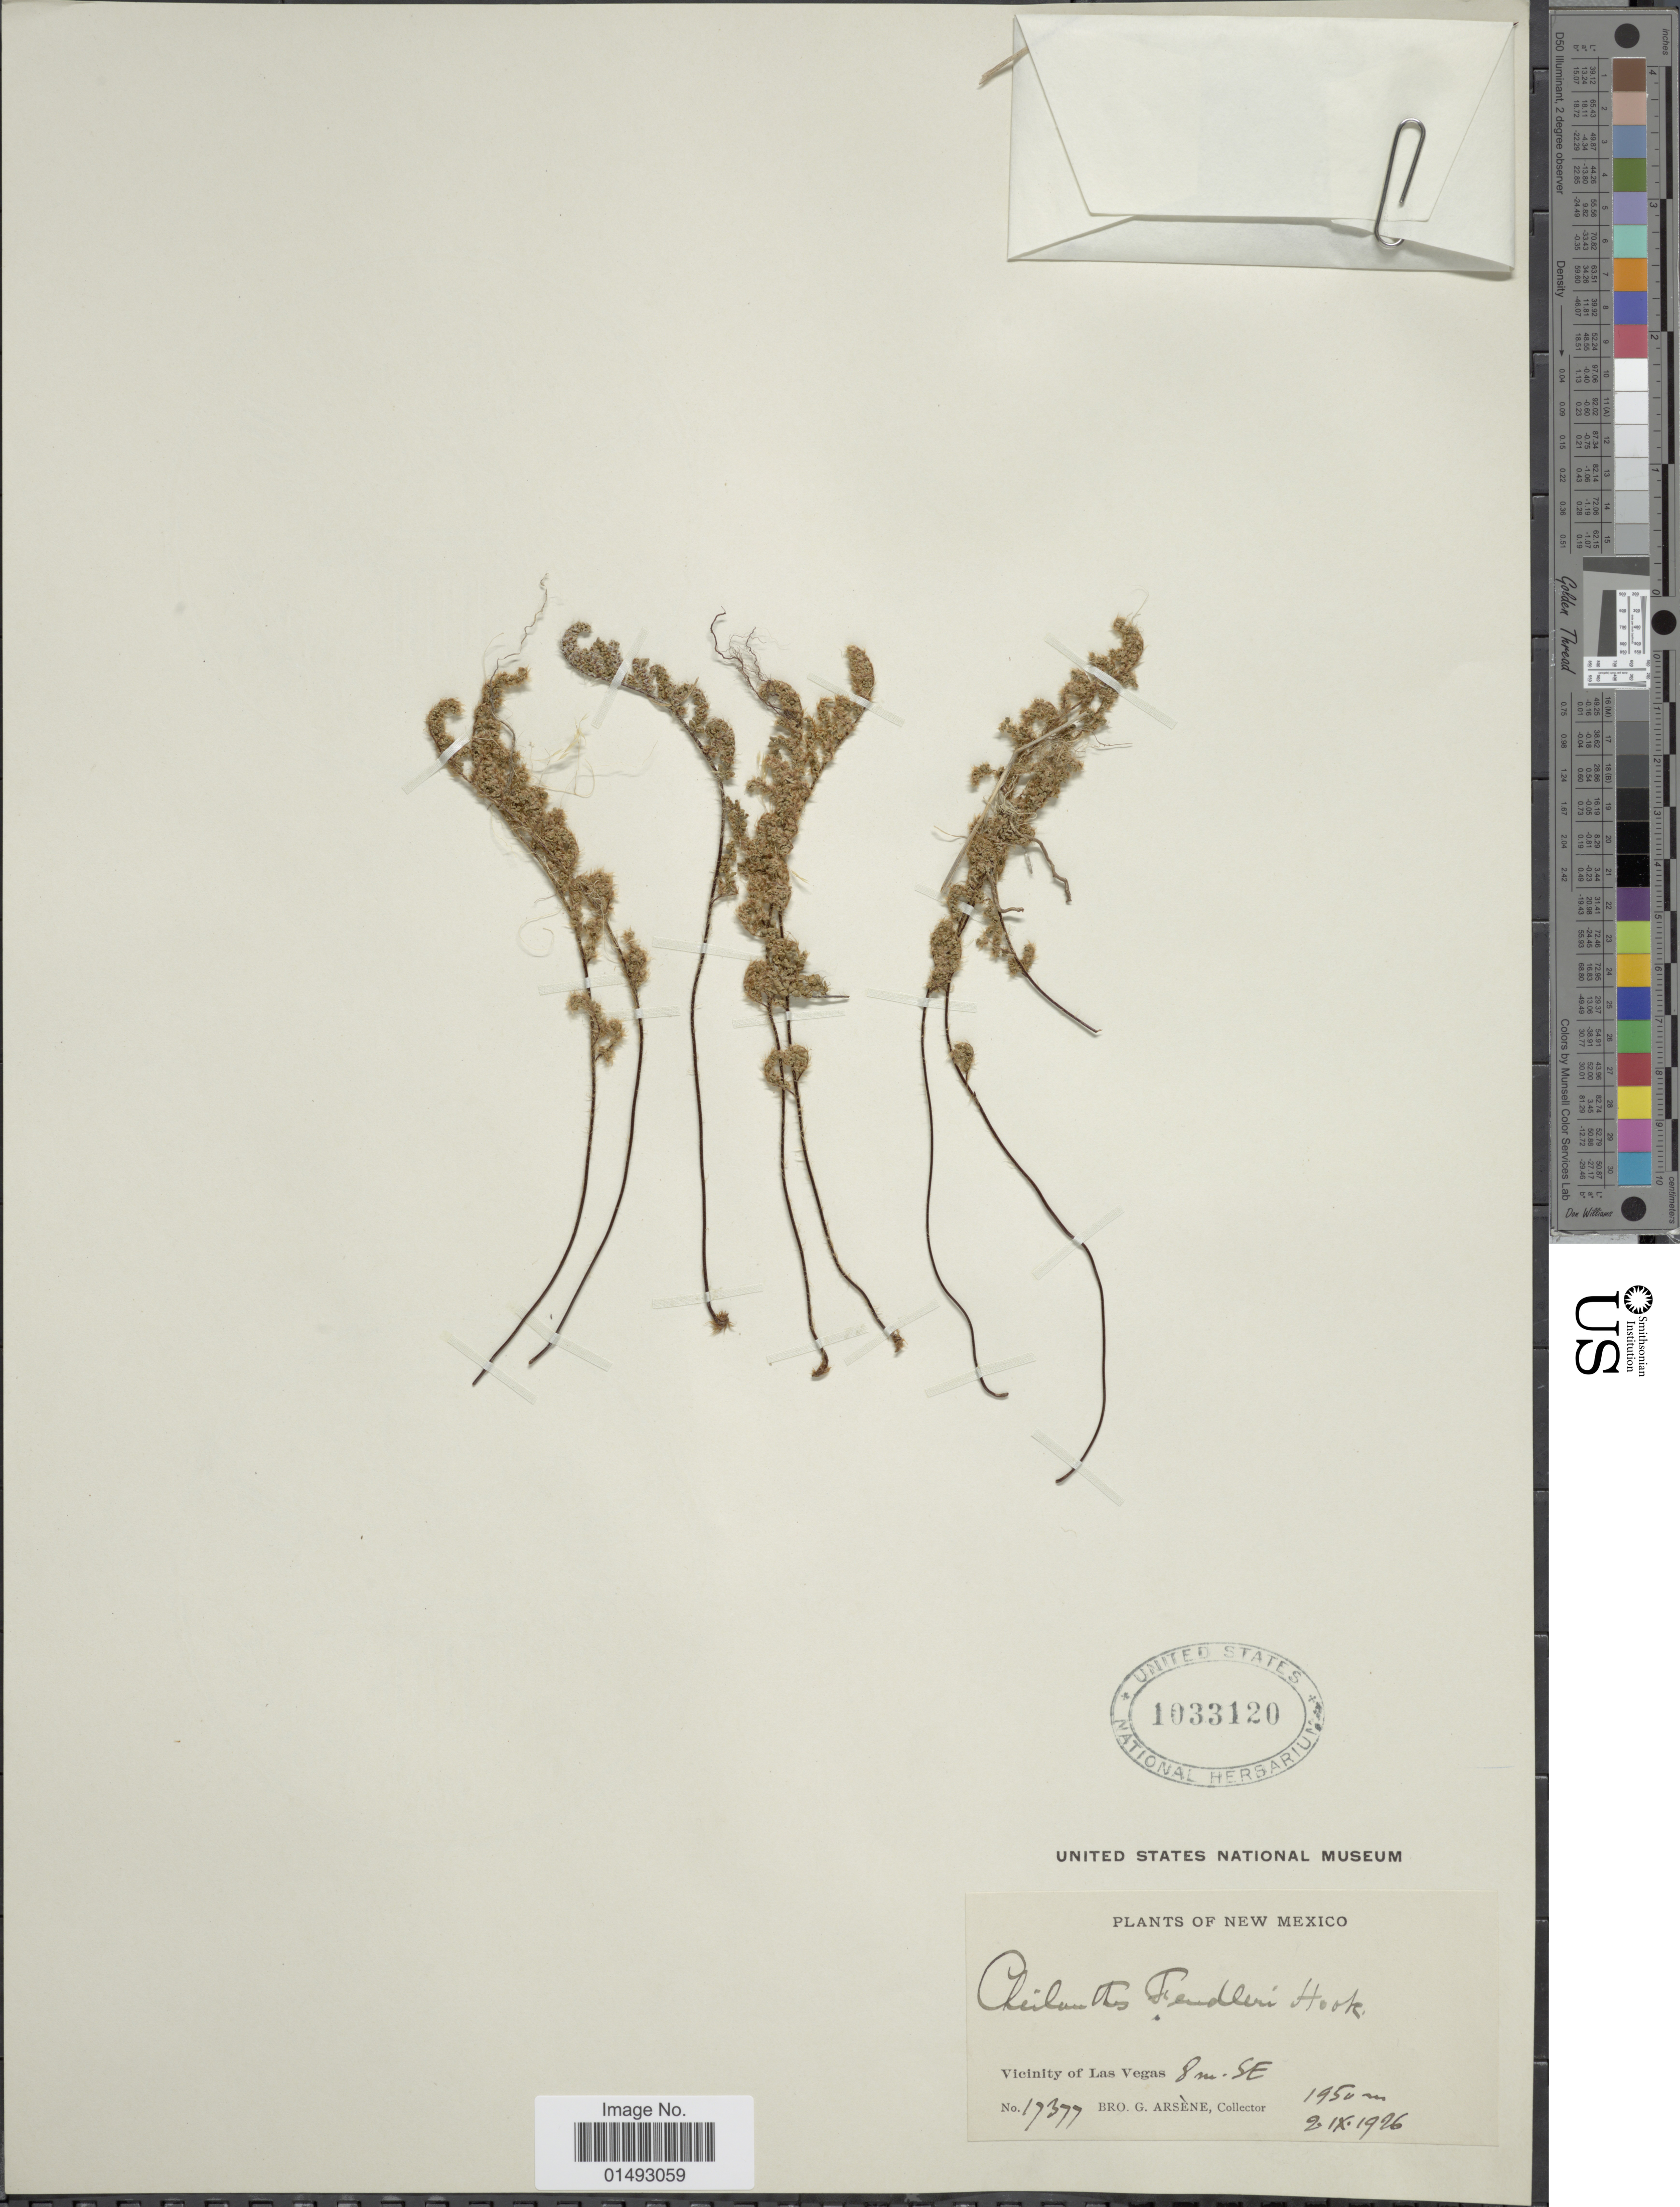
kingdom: Plantae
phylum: Tracheophyta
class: Polypodiopsida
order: Polypodiales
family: Pteridaceae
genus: Myriopteris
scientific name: Myriopteris fendleri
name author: (Hook.) E. Fourn.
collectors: Bro. G. Arsène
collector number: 17377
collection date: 1926-09-02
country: United States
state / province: New Mexico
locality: Vicinity of Las Vegas 8 m. SE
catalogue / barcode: US 1033120